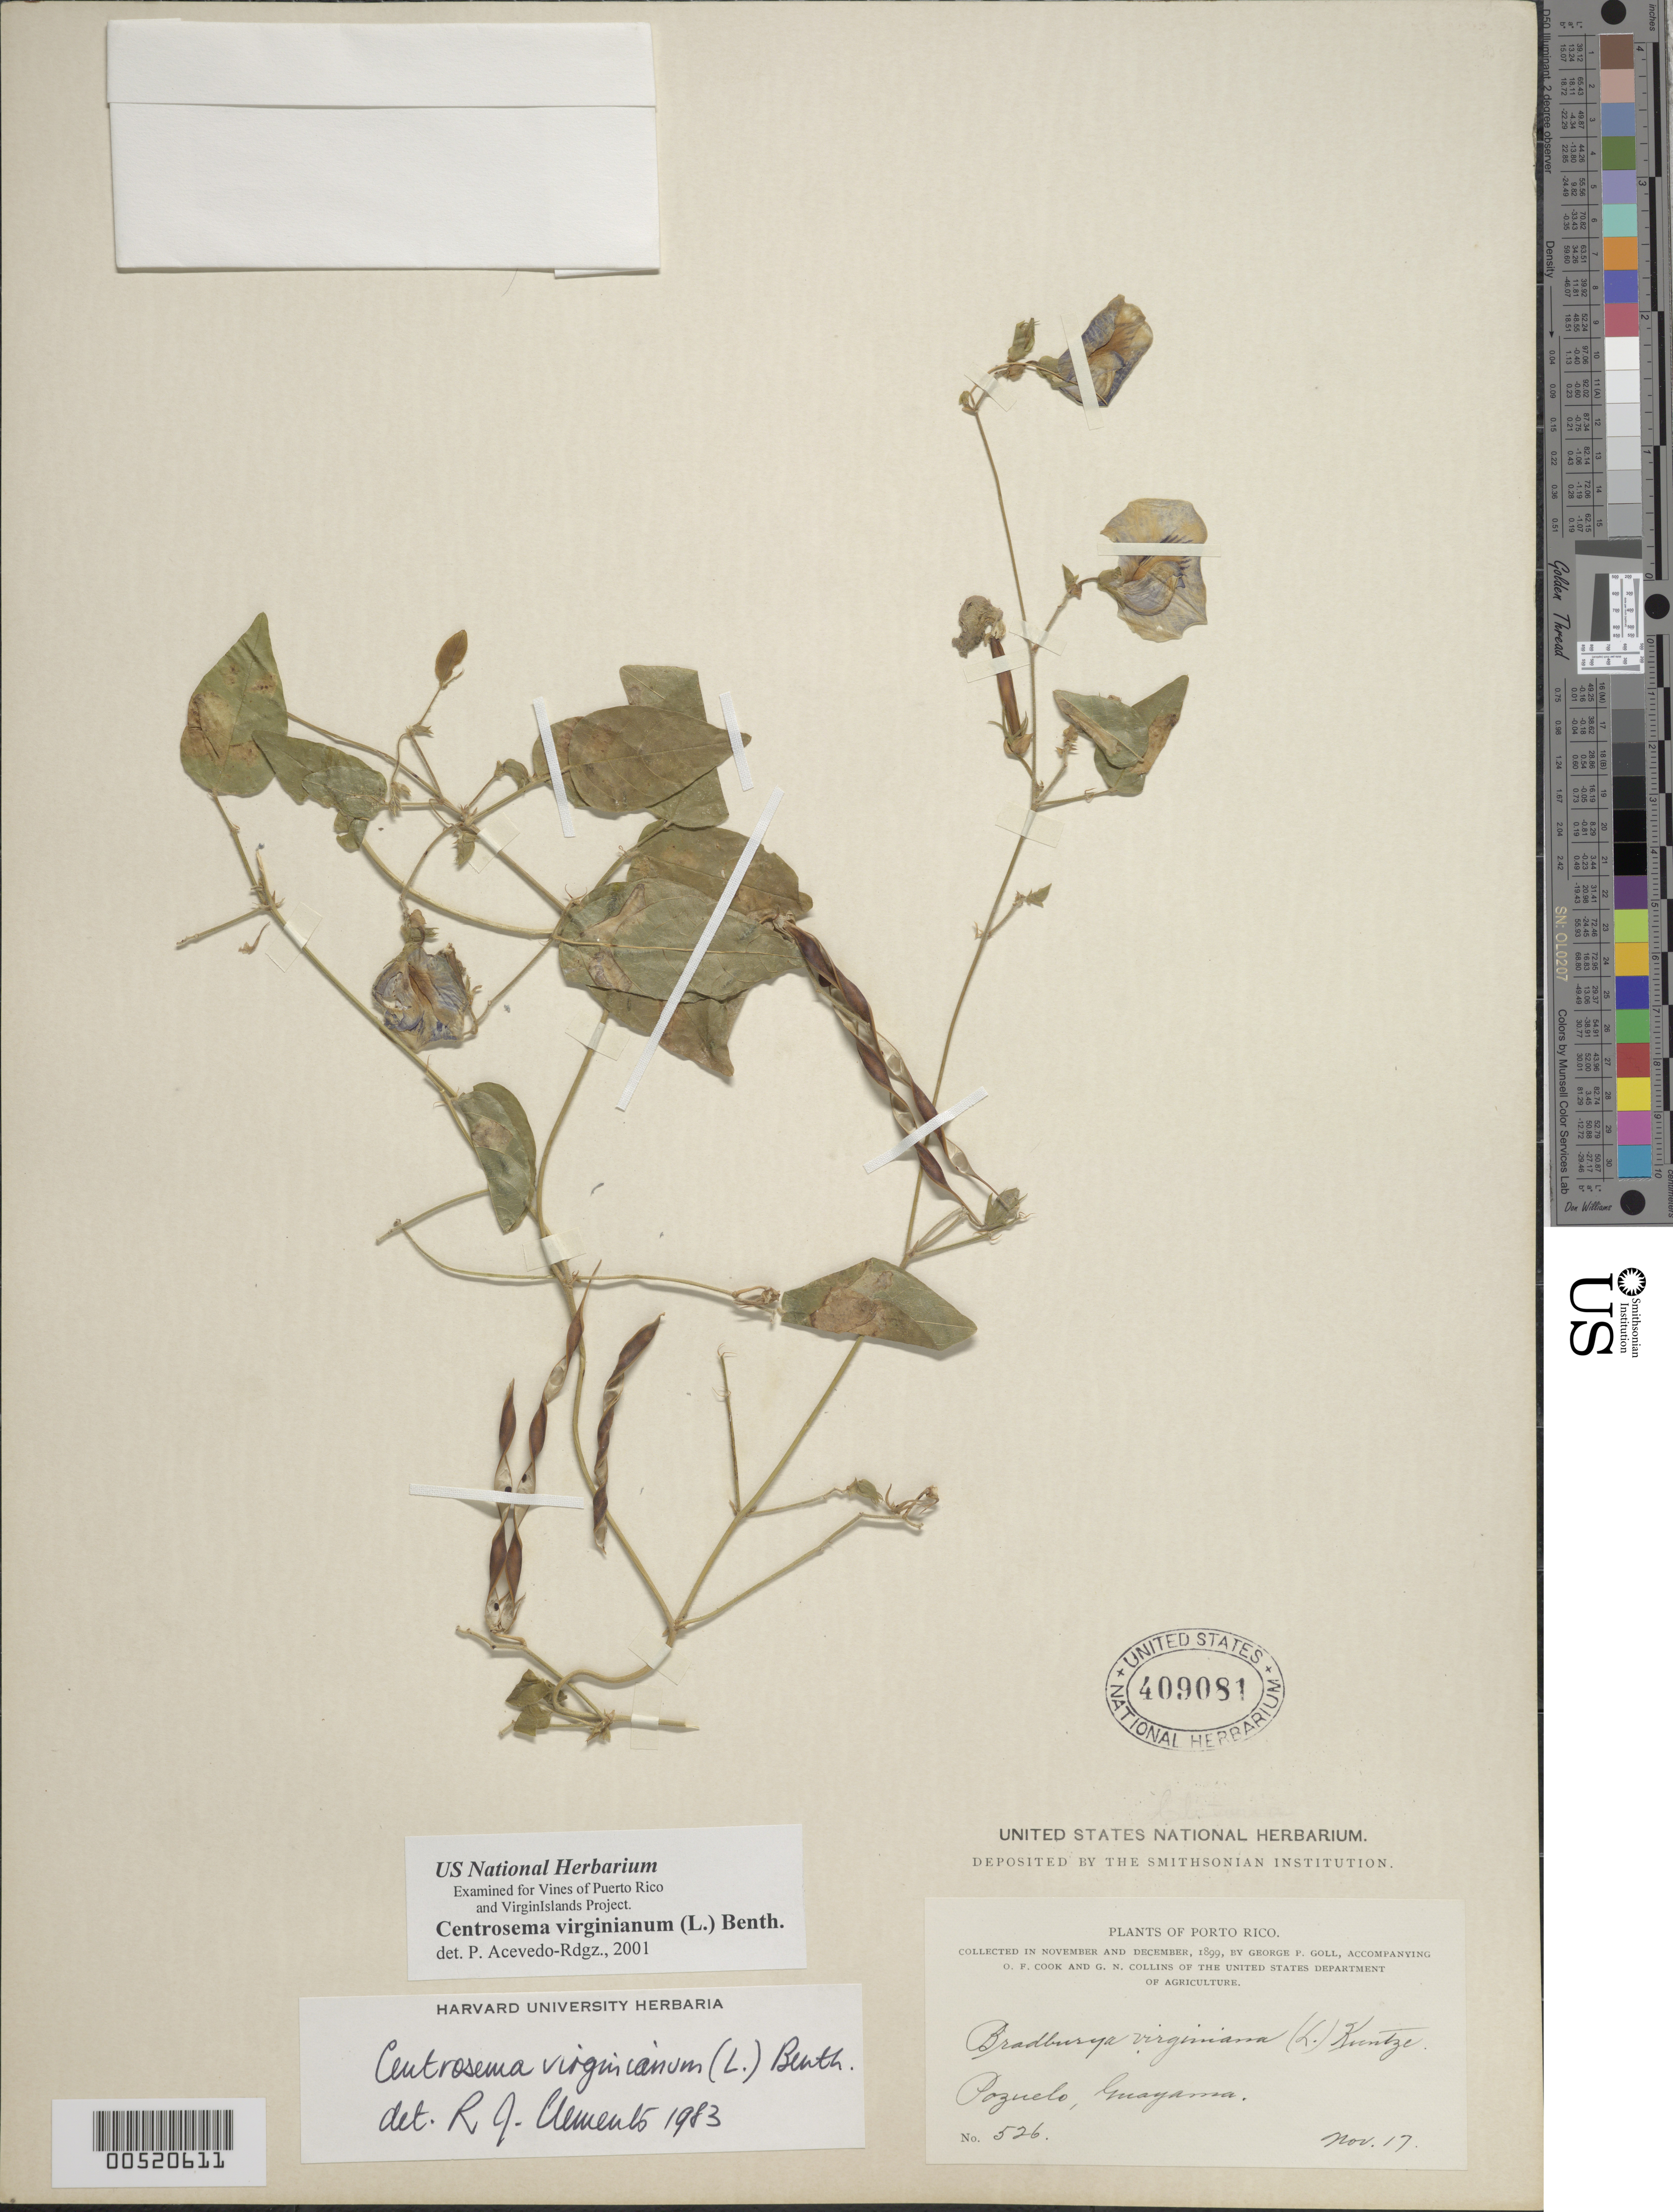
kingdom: Plantae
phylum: Tracheophyta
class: Magnoliopsida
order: Fabales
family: Fabaceae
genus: Centrosema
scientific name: Centrosema virginianum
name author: (L.) Benth.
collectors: G. Goll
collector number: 526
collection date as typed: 17 Nov 1899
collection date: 1899-11-17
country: Puerto Rico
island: Greater Antilles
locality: Pozuelo, Guayama.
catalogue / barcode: US 409081